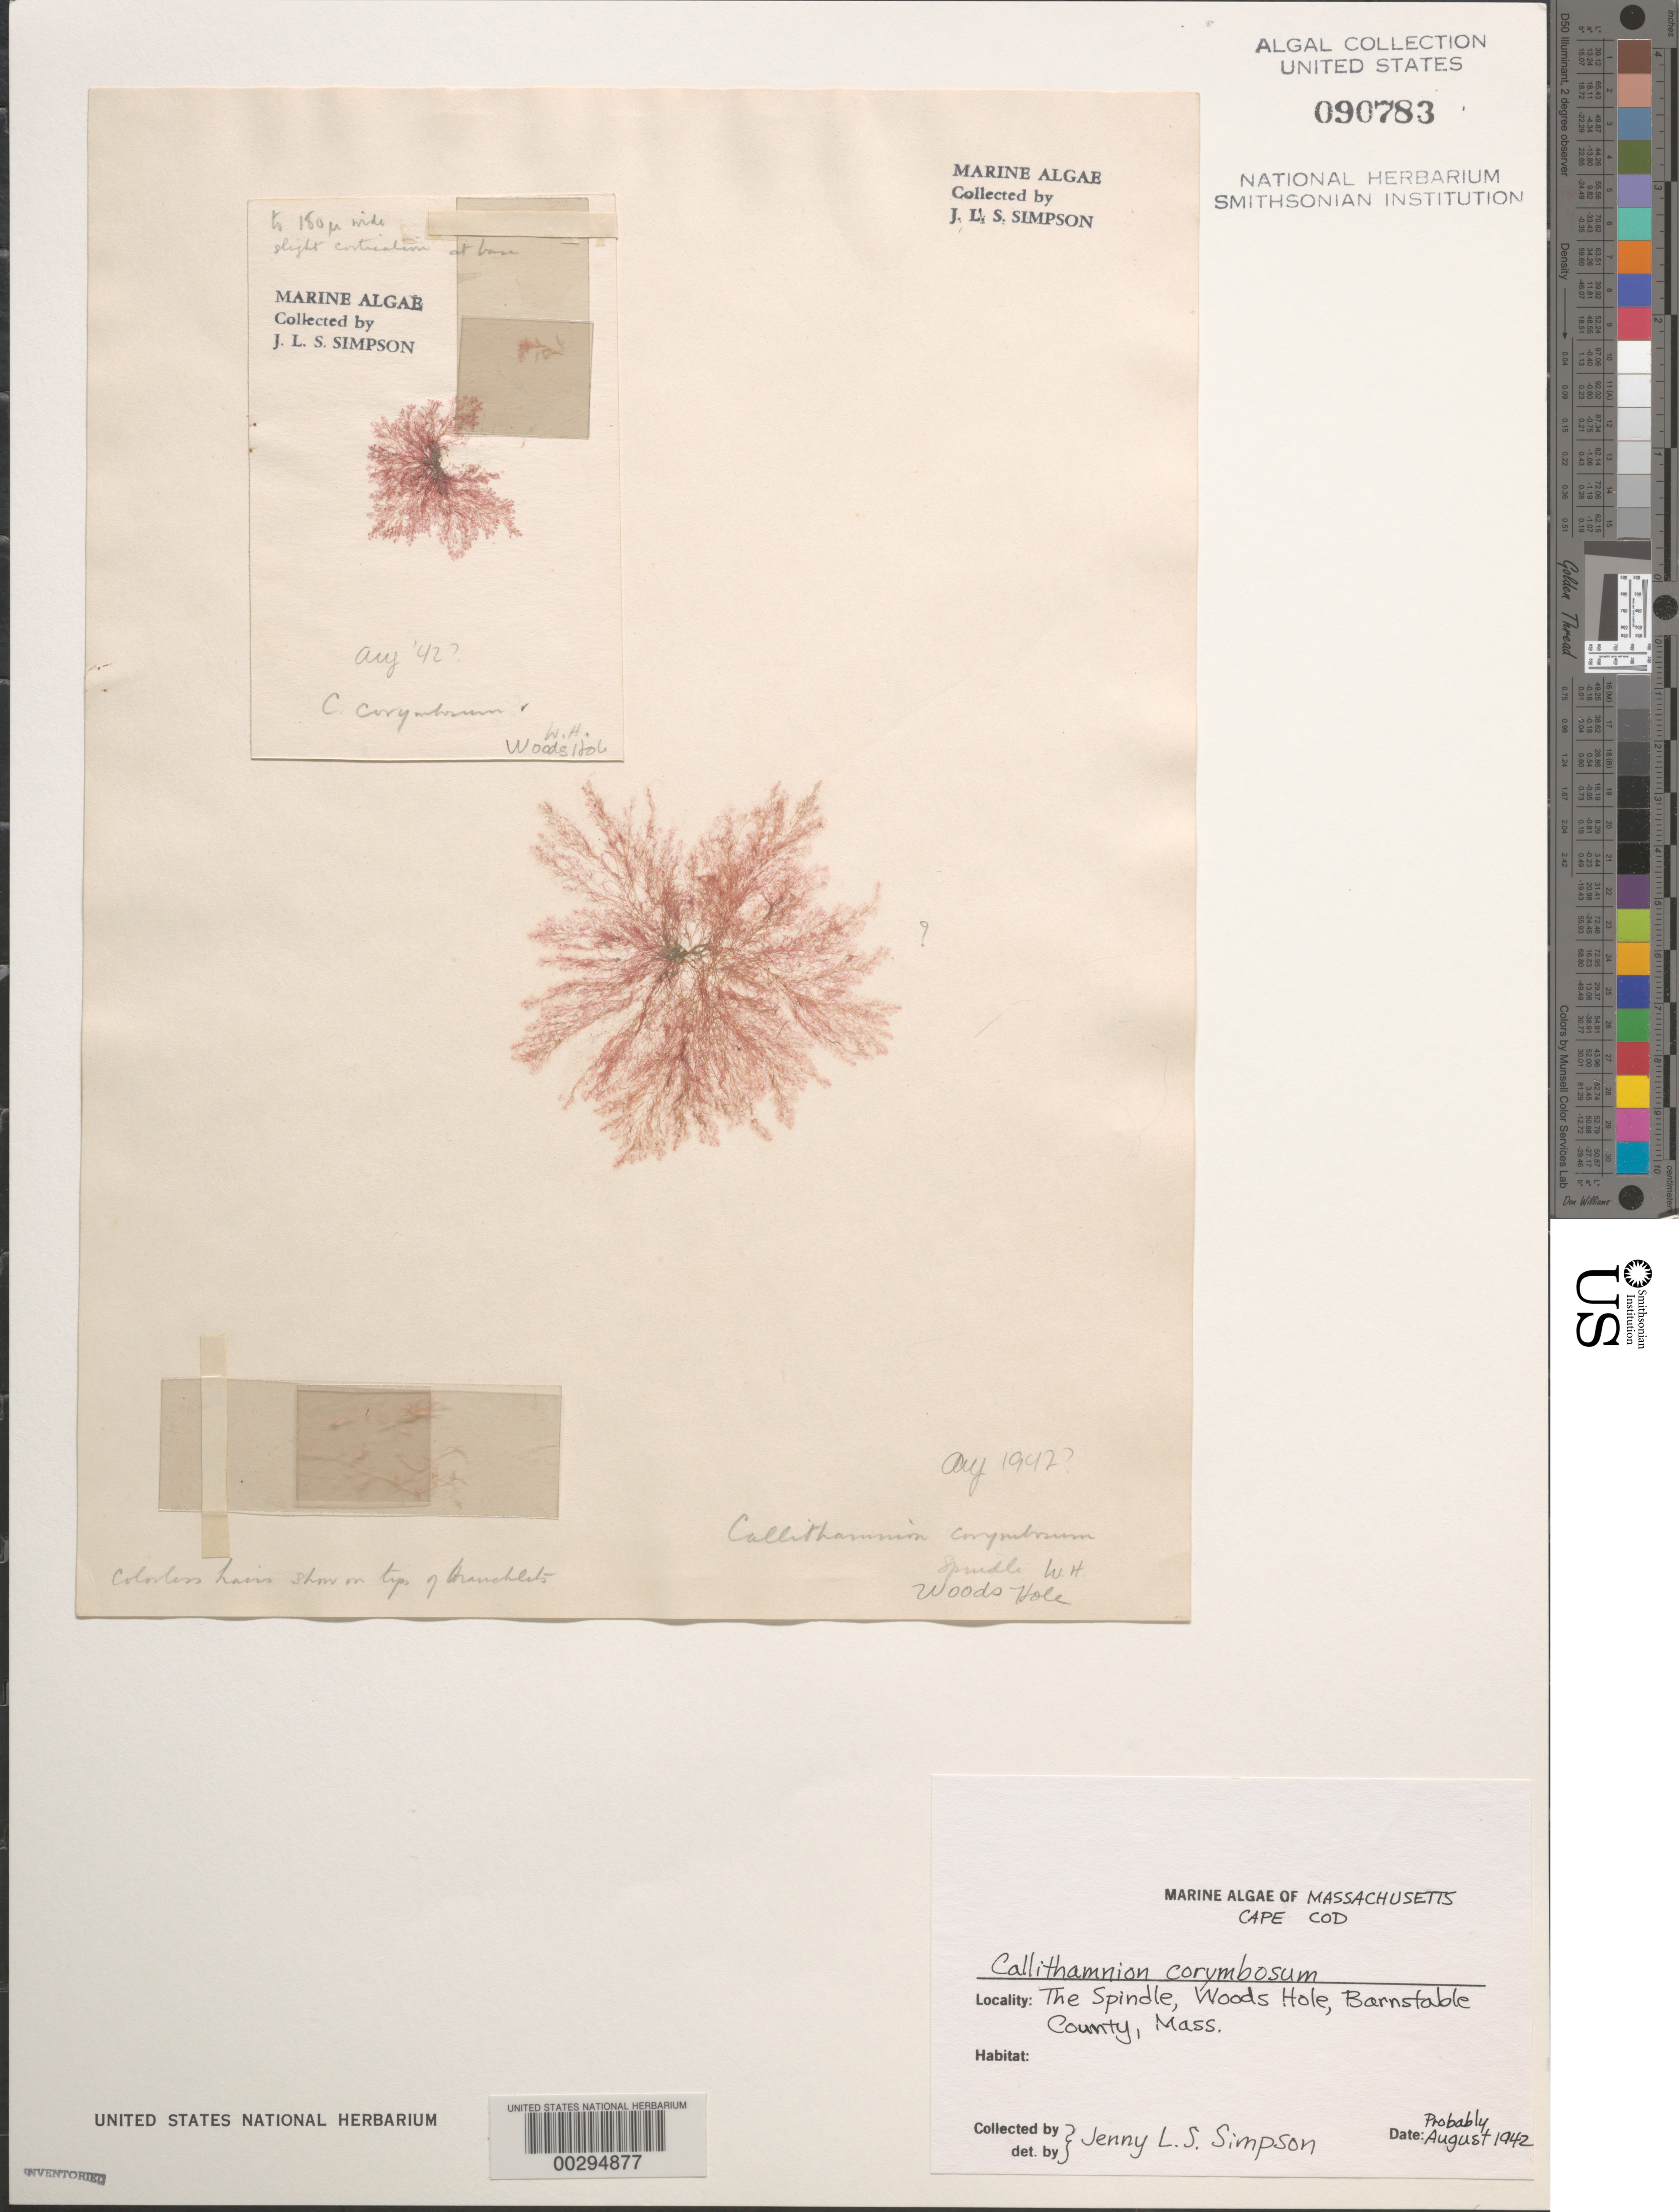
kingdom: Plantae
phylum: Rhodophyta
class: Florideophyceae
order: Ceramiales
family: Callithamniaceae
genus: Callithamnion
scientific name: Callithamnion corymbosum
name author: (Sm.) Lyngb.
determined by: Simpson, J. L. S.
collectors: J. Simpson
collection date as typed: Aug 1942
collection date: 1942-08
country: United States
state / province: Massachusetts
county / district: Barnstable County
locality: Woods Hole, The Spindle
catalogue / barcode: US 90783